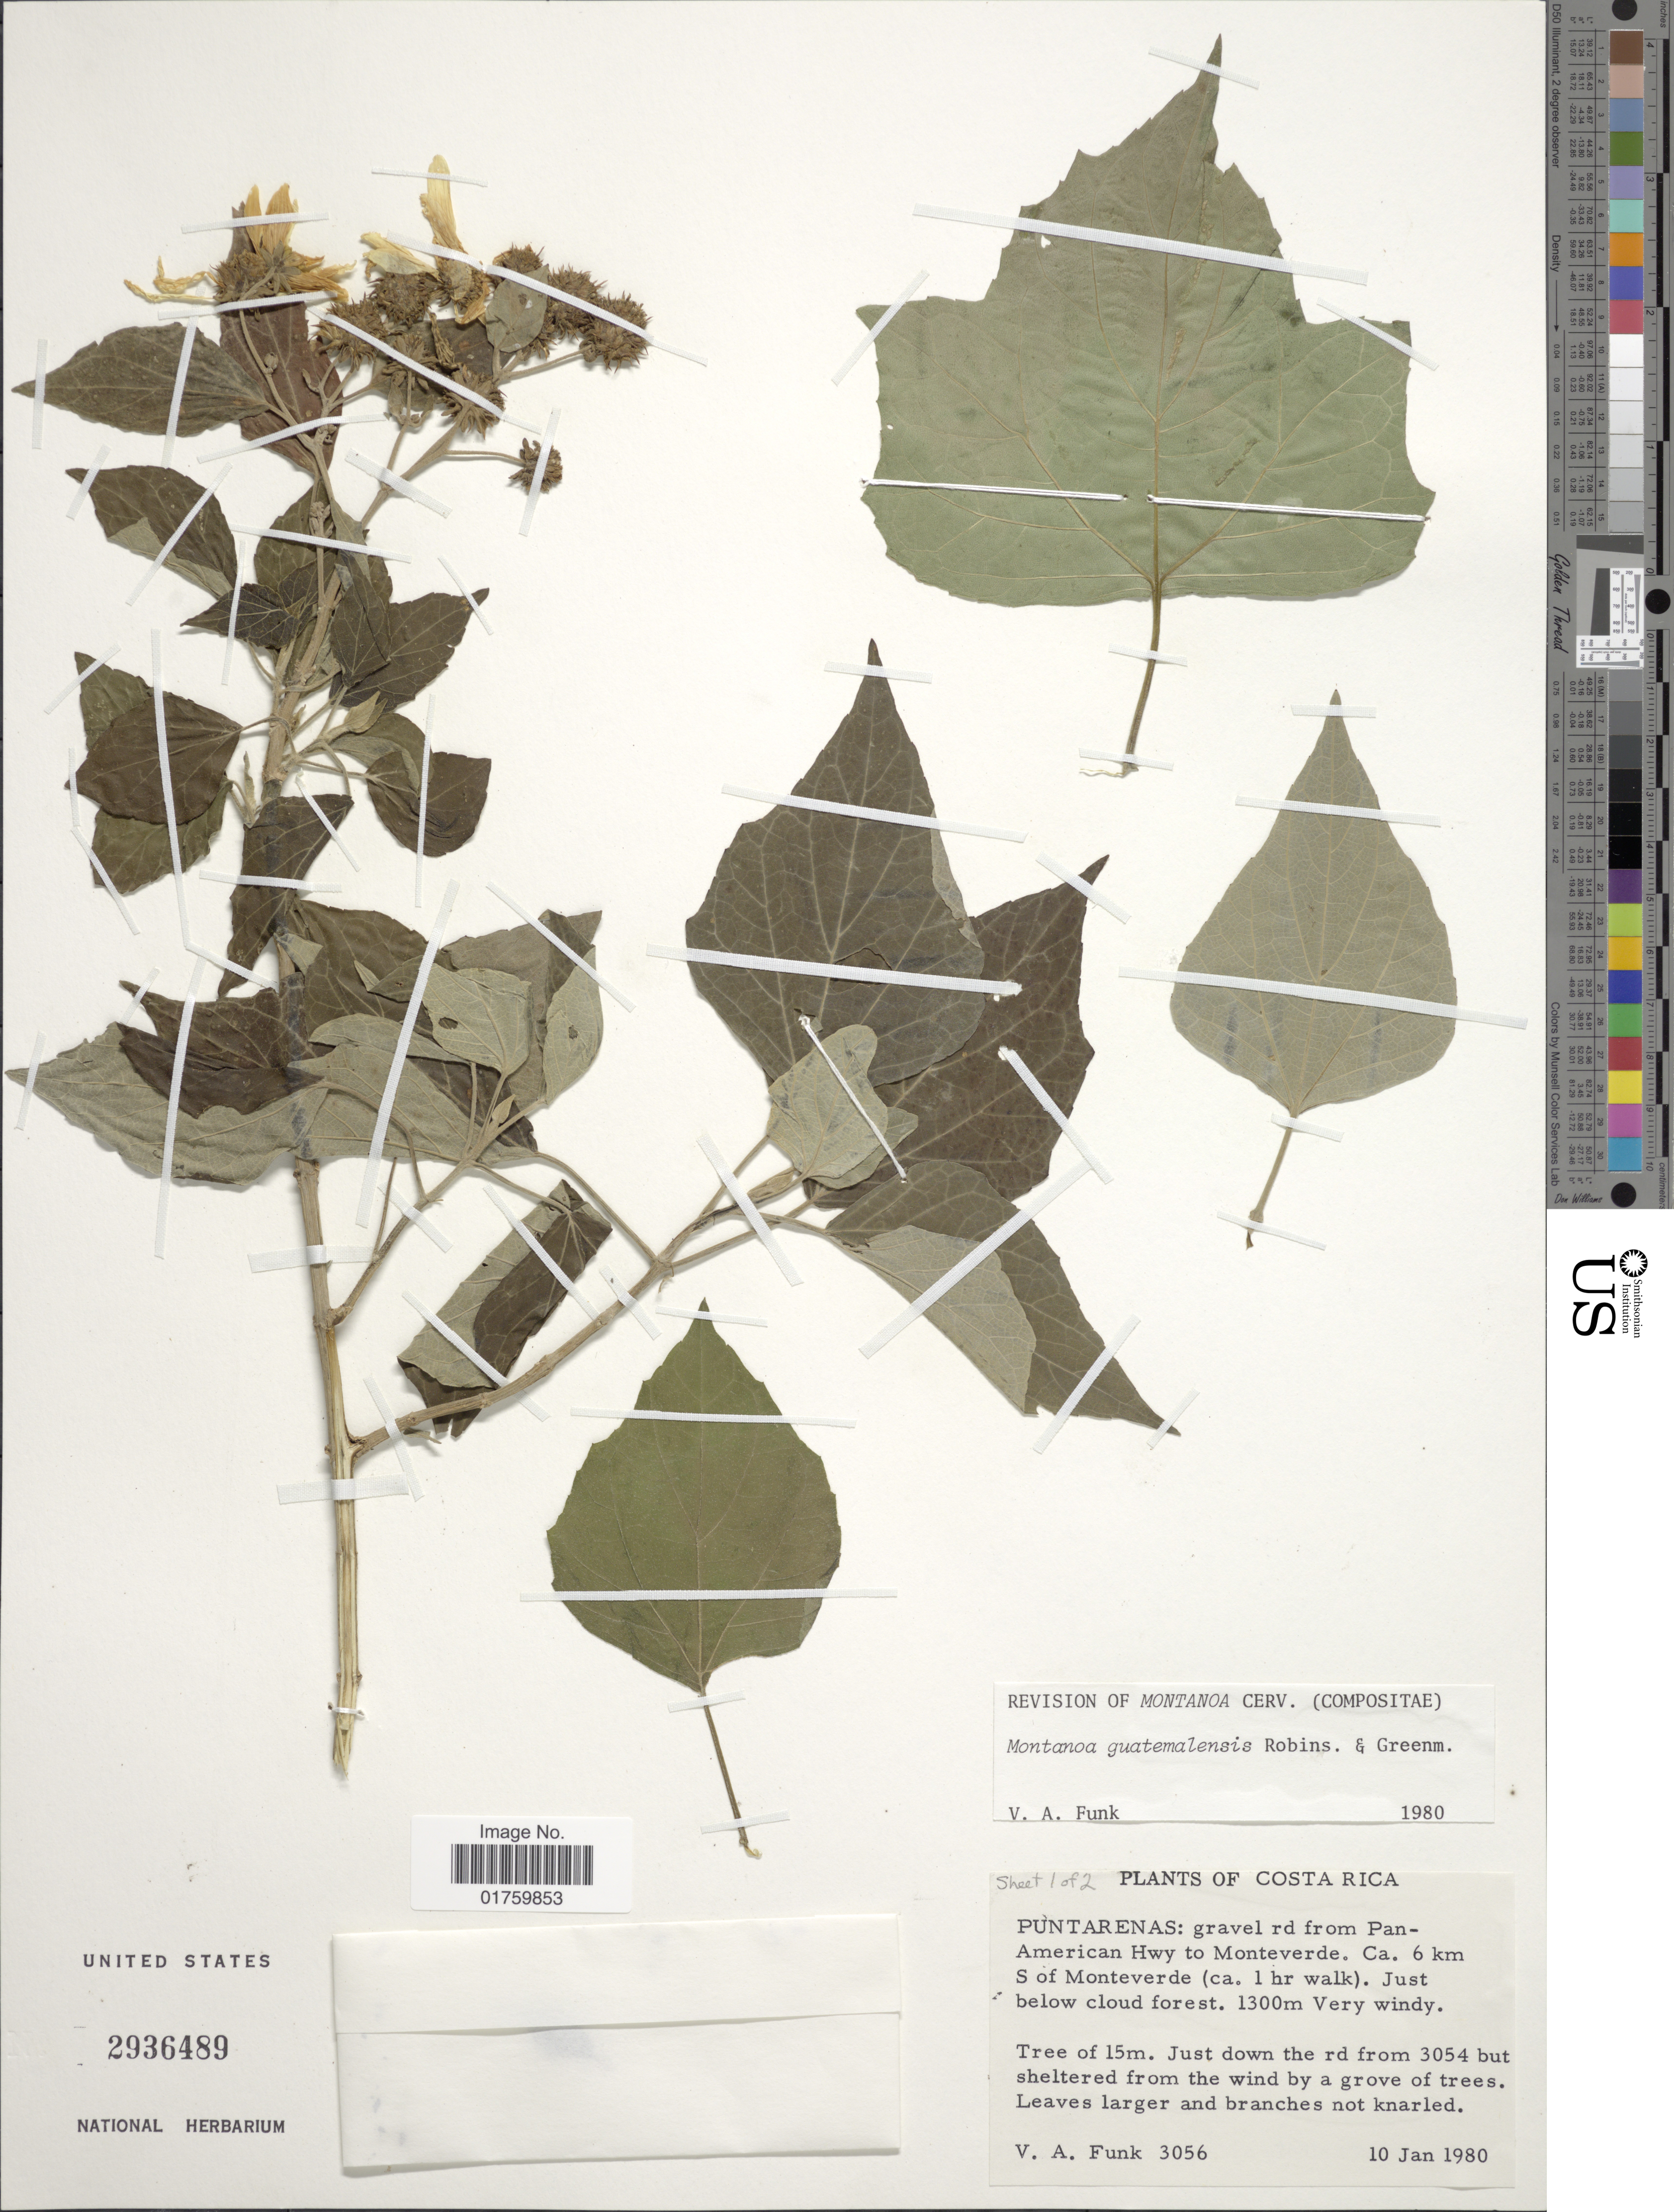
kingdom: Plantae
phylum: Tracheophyta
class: Magnoliopsida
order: Asterales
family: Asteraceae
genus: Montanoa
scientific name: Montanoa guatemalensis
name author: B.L. Rob. & Greenm.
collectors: V. Funk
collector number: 3056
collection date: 1980-01-10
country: Costa Rica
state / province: Puntarenas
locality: Gravel rd from Pan-Americam Hwy to Monteverde, ca. 6 km S of Monteverde (ca. 1 hr. walk), just below cloud forest.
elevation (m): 1300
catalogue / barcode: US 2936489